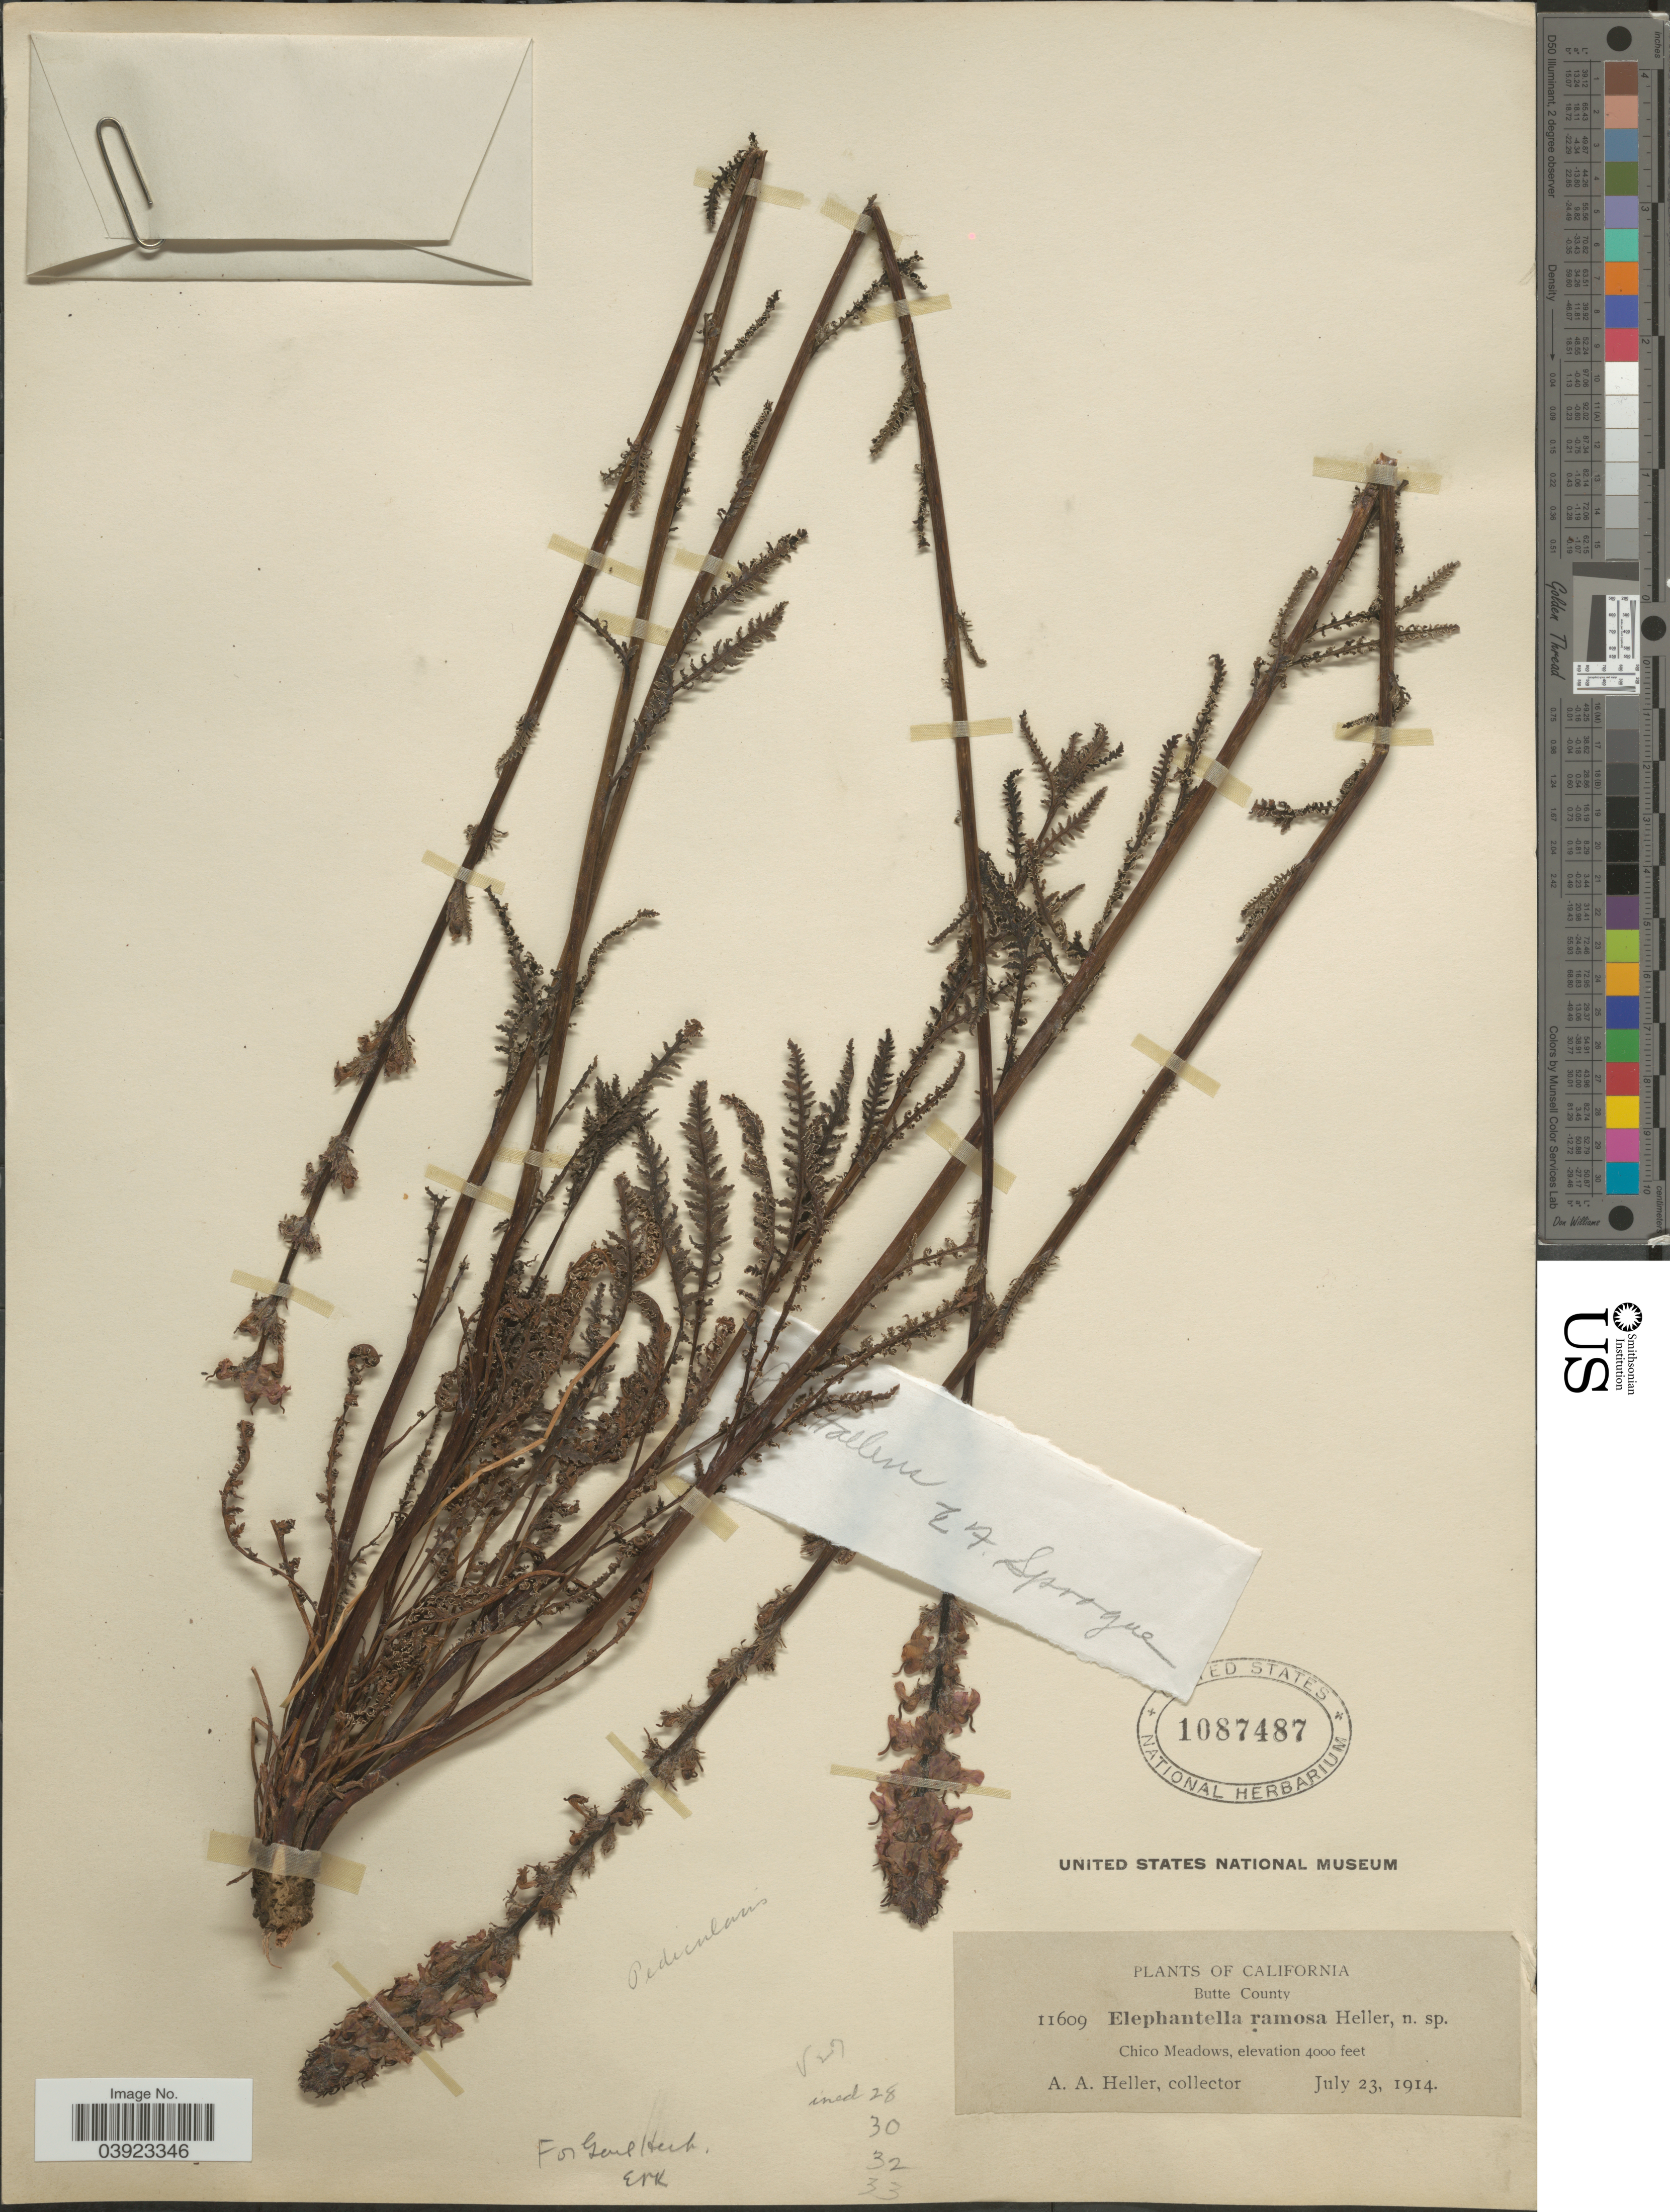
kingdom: Plantae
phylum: Tracheophyta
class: Magnoliopsida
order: Lamiales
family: Orobanchaceae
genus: Pedicularis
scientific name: Pedicularis ramosa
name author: Wormsk.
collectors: A. A. Heller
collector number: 11609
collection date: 1914-07-23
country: United States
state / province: California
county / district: Butte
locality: Butte County. Chico Meadows.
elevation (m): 1219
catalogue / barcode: US 1087487